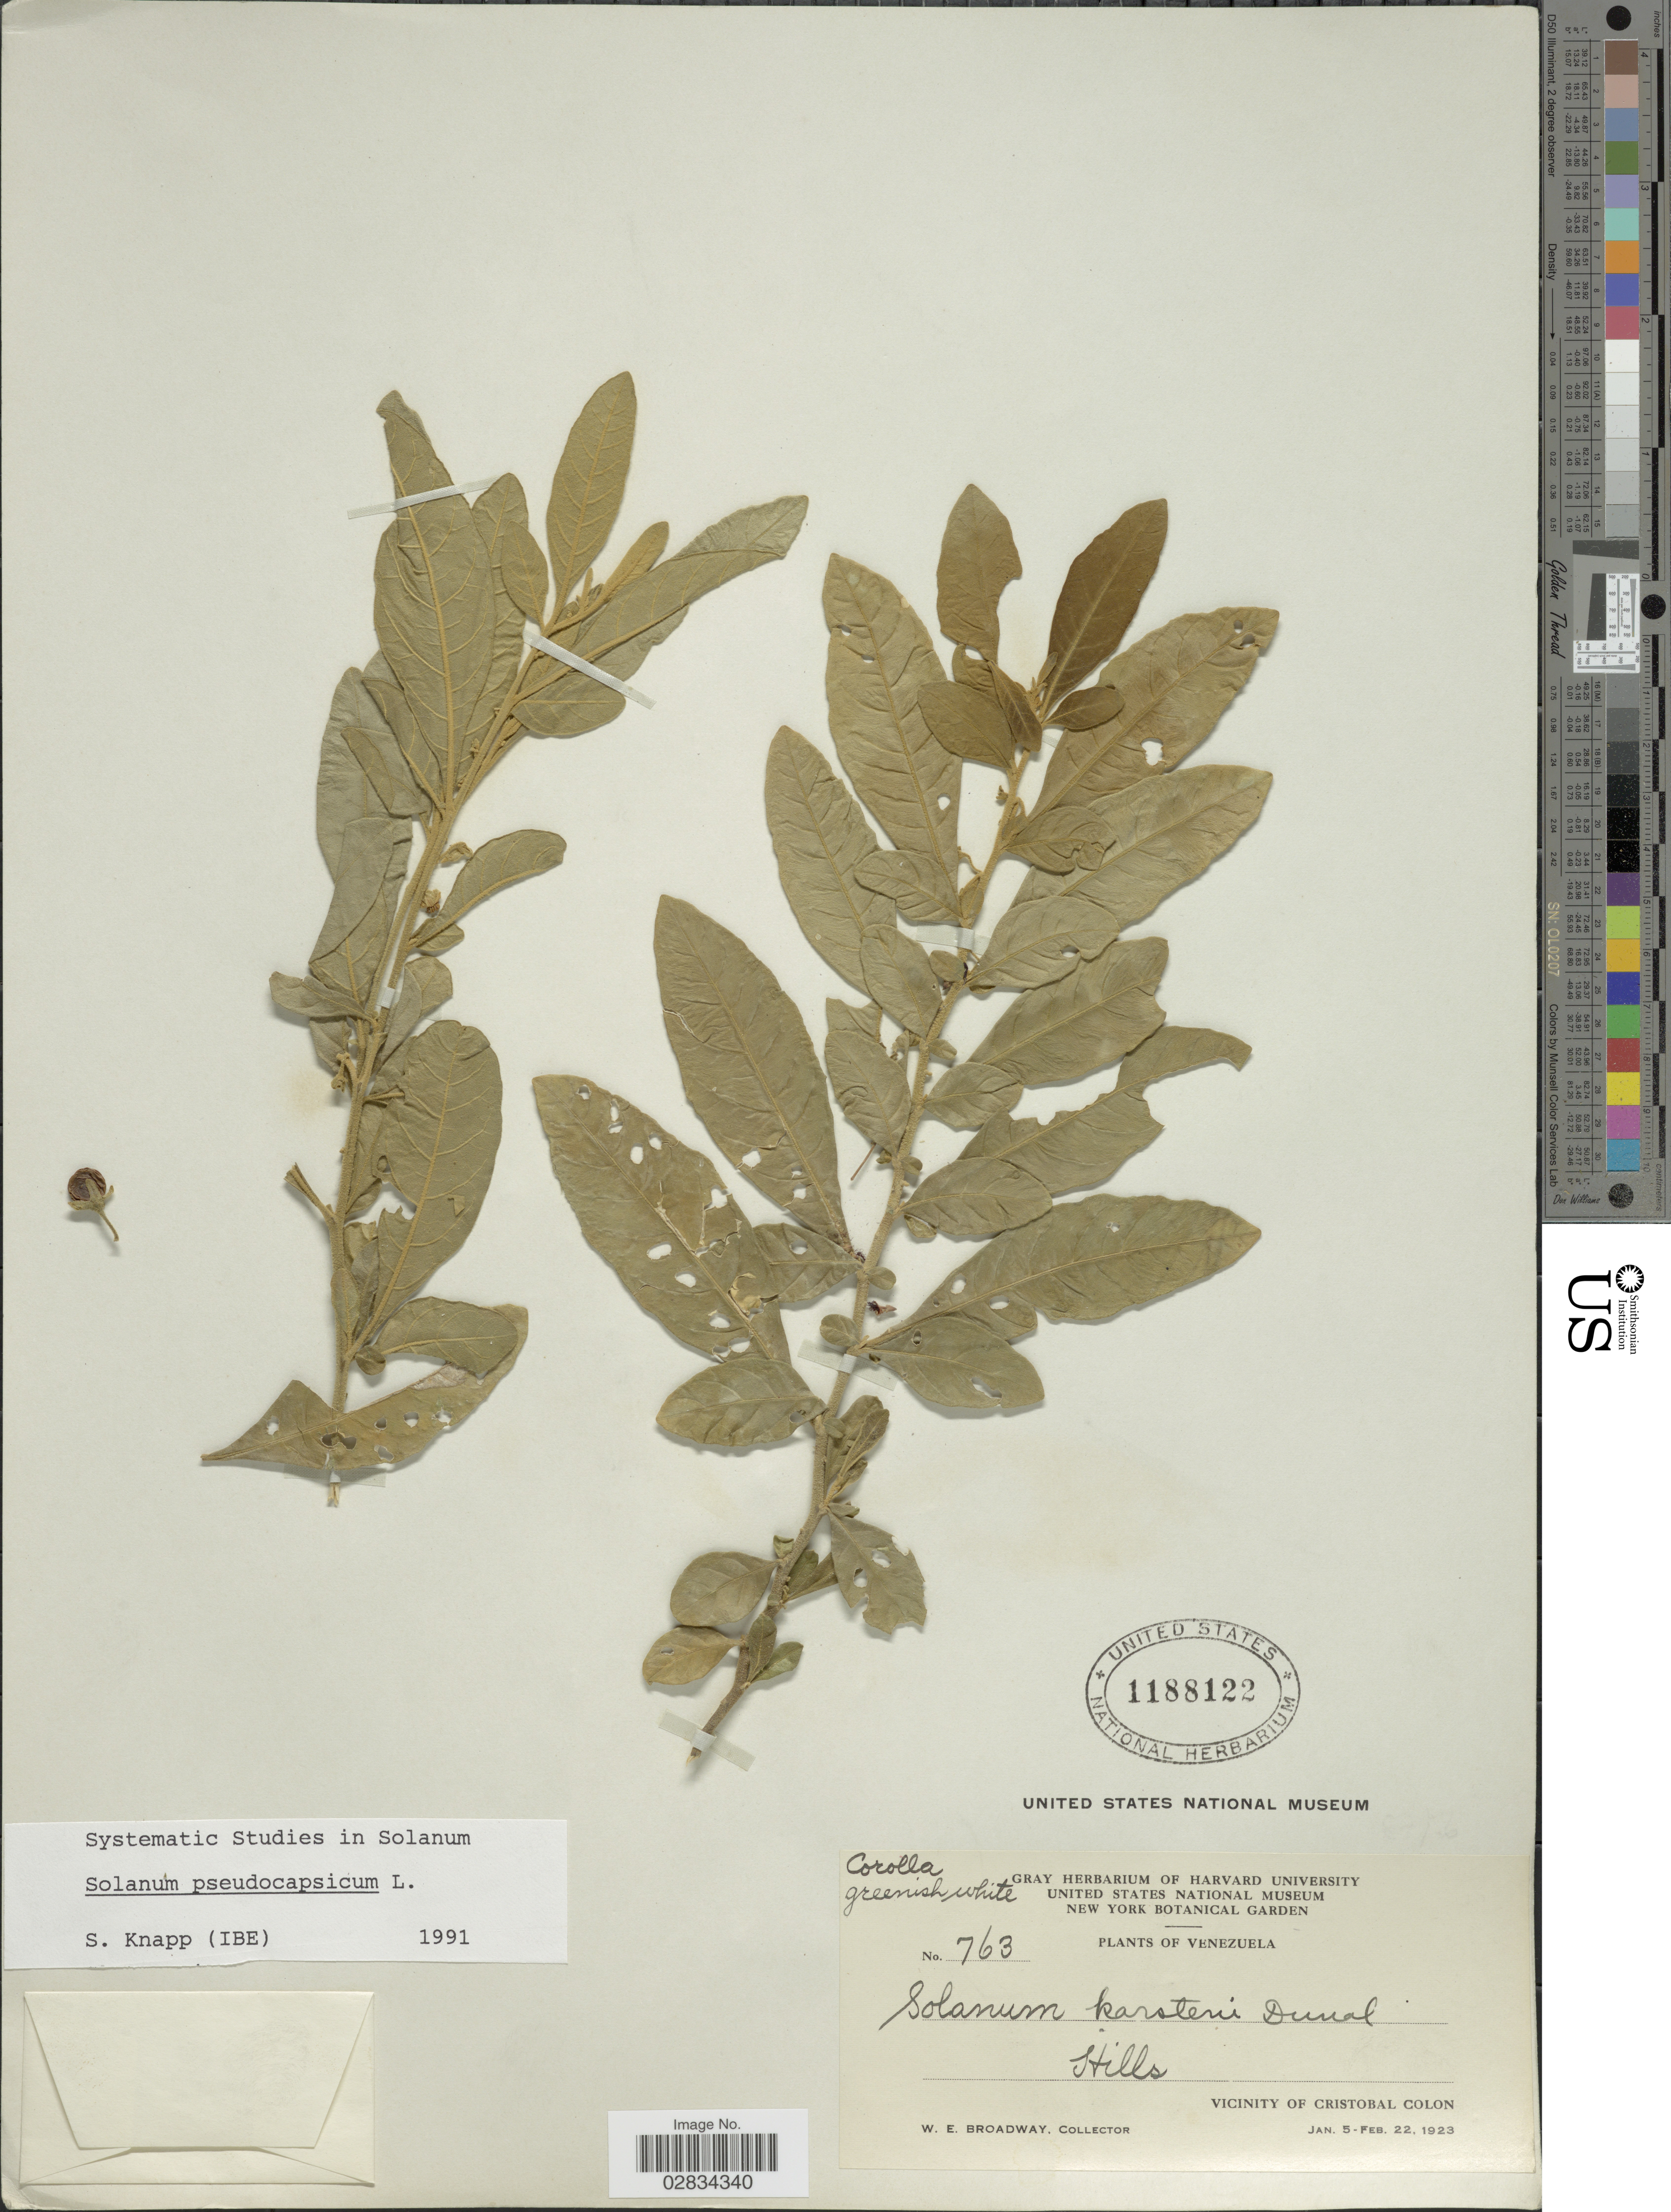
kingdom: Plantae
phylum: Tracheophyta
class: Magnoliopsida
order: Solanales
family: Solanaceae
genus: Solanum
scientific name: Solanum pseudocapsicum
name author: L.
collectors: W. E. Broadway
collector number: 763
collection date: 1923-01-05/1923-02-22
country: Venezuela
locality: Hills, Vicinity of Cristobal Colon.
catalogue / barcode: US 1188122